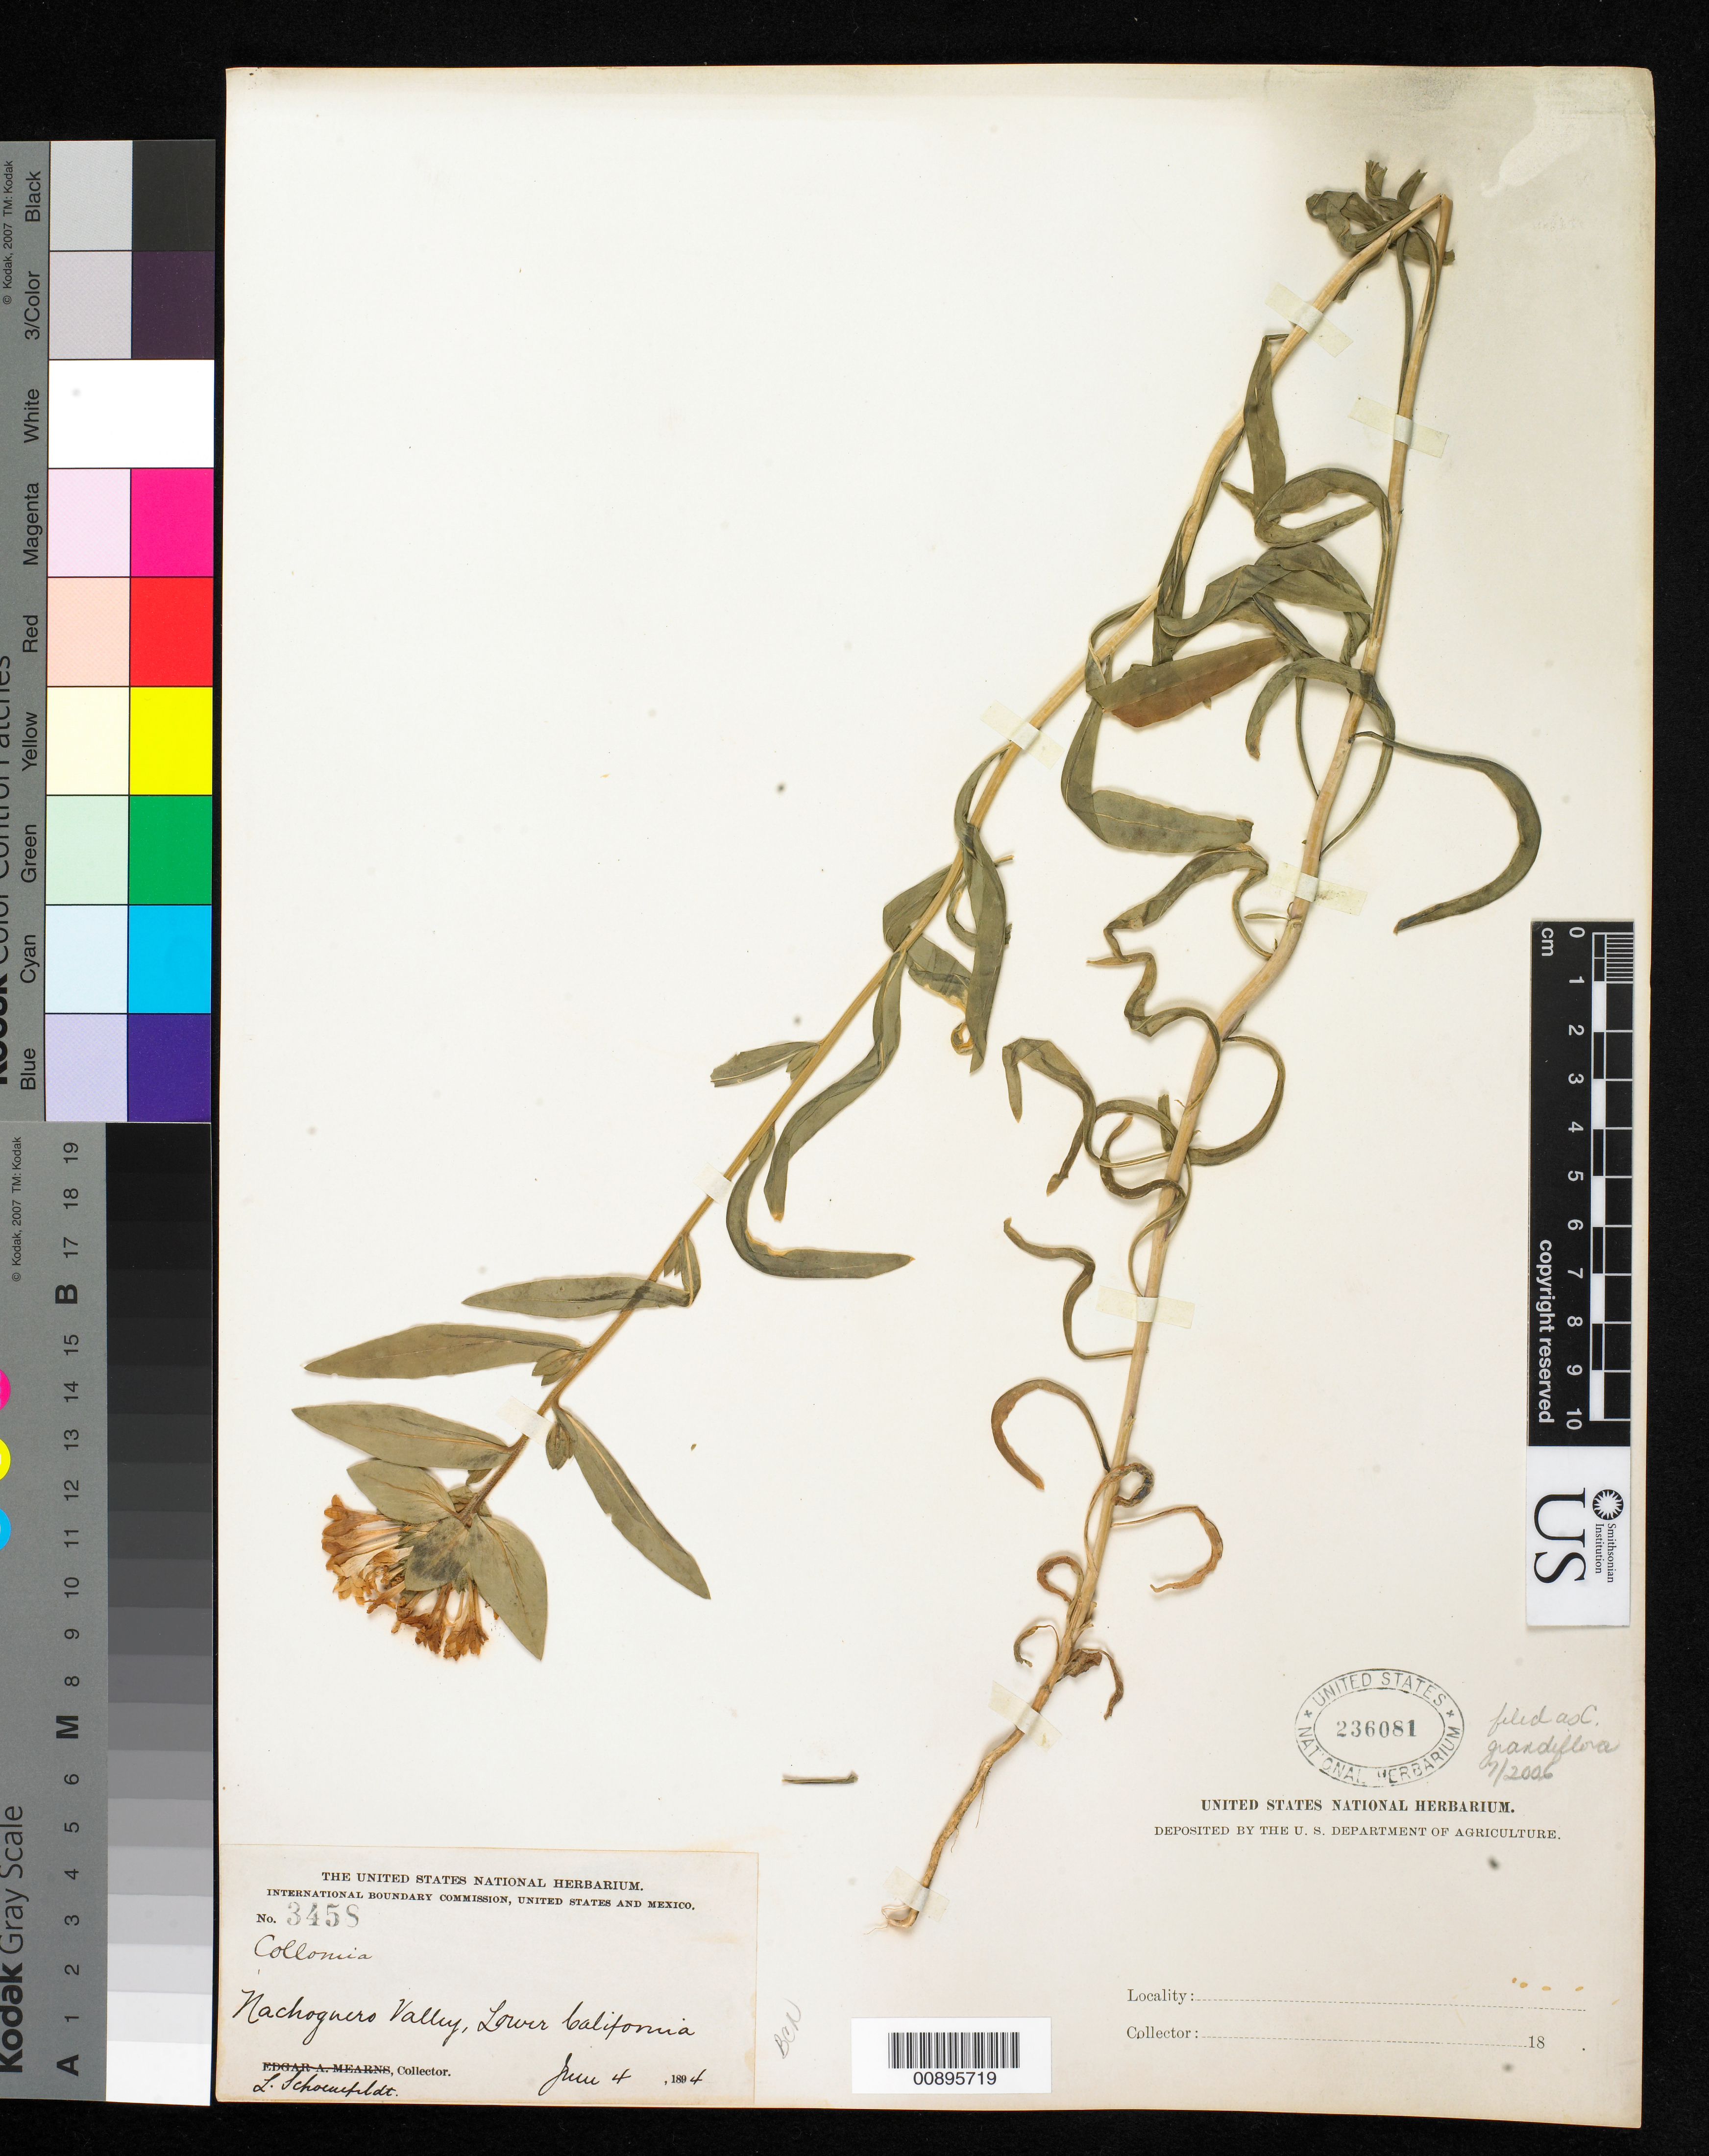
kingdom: Plantae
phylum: Tracheophyta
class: Magnoliopsida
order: Ericales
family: Polemoniaceae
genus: Collomia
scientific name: Collomia grandiflora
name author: Douglas ex Lindl.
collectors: L. Schoenfeldt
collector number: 3458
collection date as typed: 04 Jun 1894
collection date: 1894-06-04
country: Mexico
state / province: Baja California Norte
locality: Nachoguero Valley, Baja California.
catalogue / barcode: US 236081